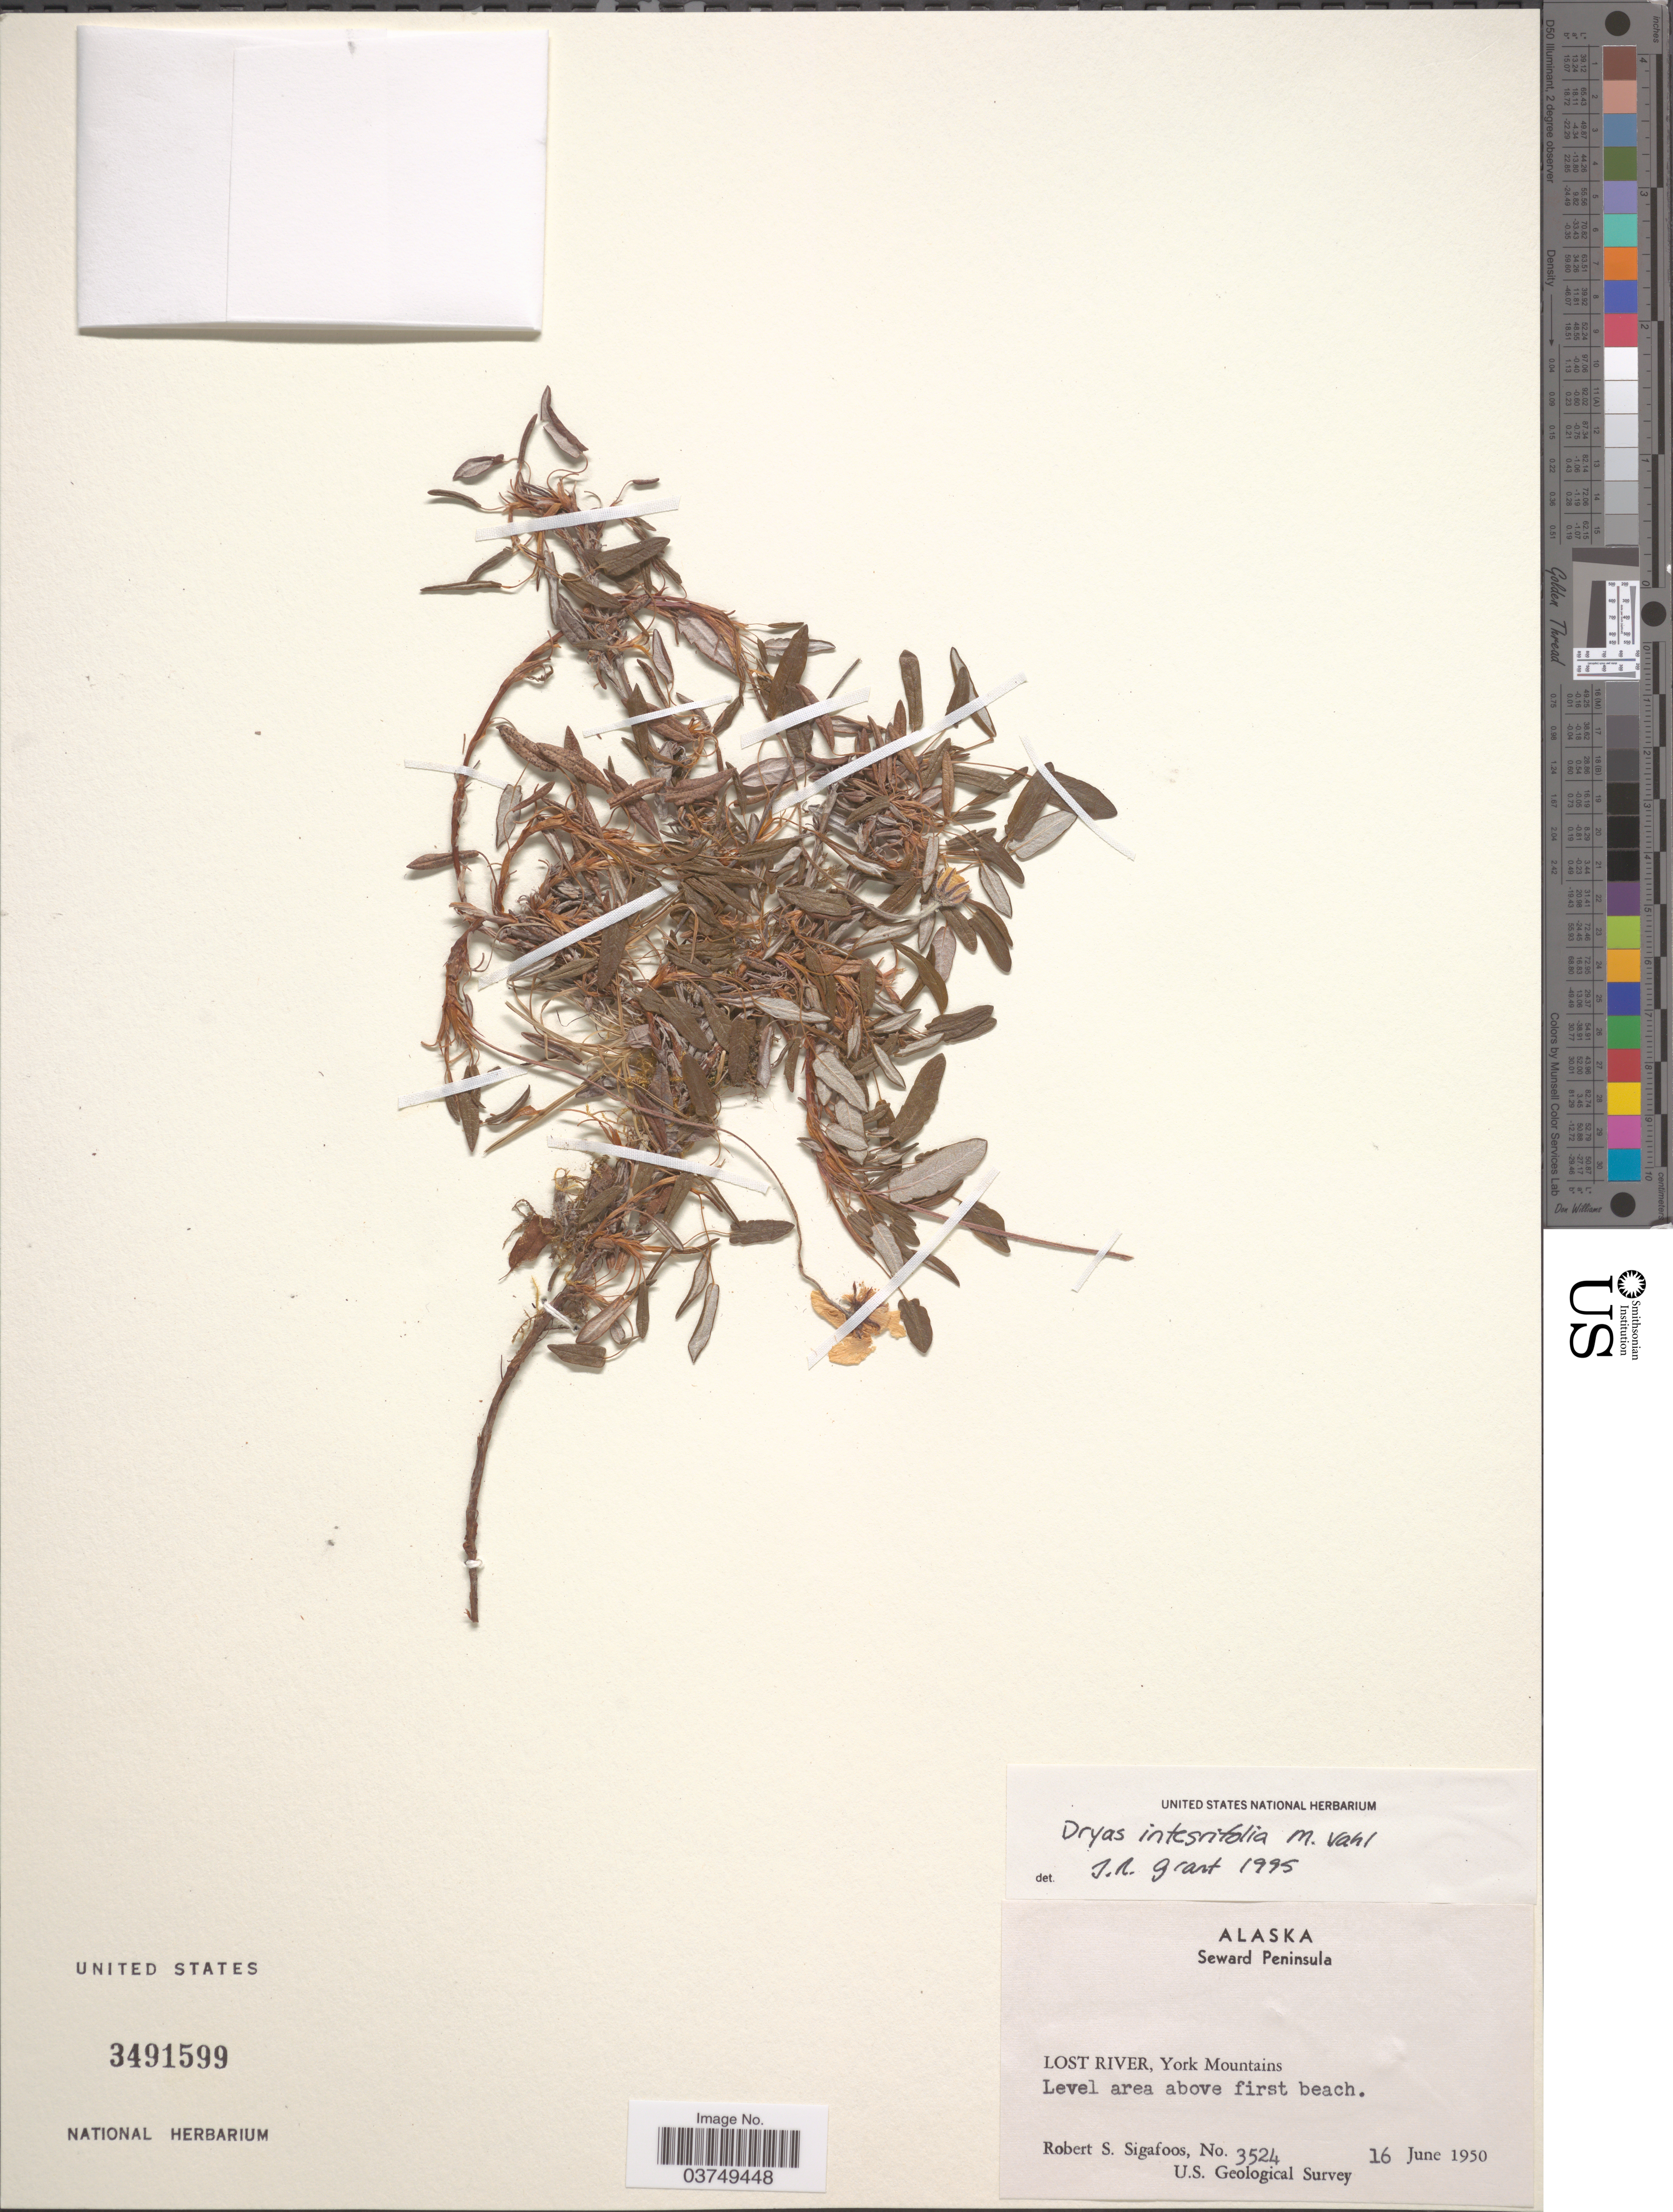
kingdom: Plantae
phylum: Tracheophyta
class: Magnoliopsida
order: Rosales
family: Rosaceae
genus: Dryas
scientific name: Dryas integrifolia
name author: Vahl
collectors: R. Sigafoos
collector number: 3524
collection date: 1950-06-16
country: United States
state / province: Alaska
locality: Seward Peninsula. Lost River, York Mountains. Level area above first beach.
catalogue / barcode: US 3491599